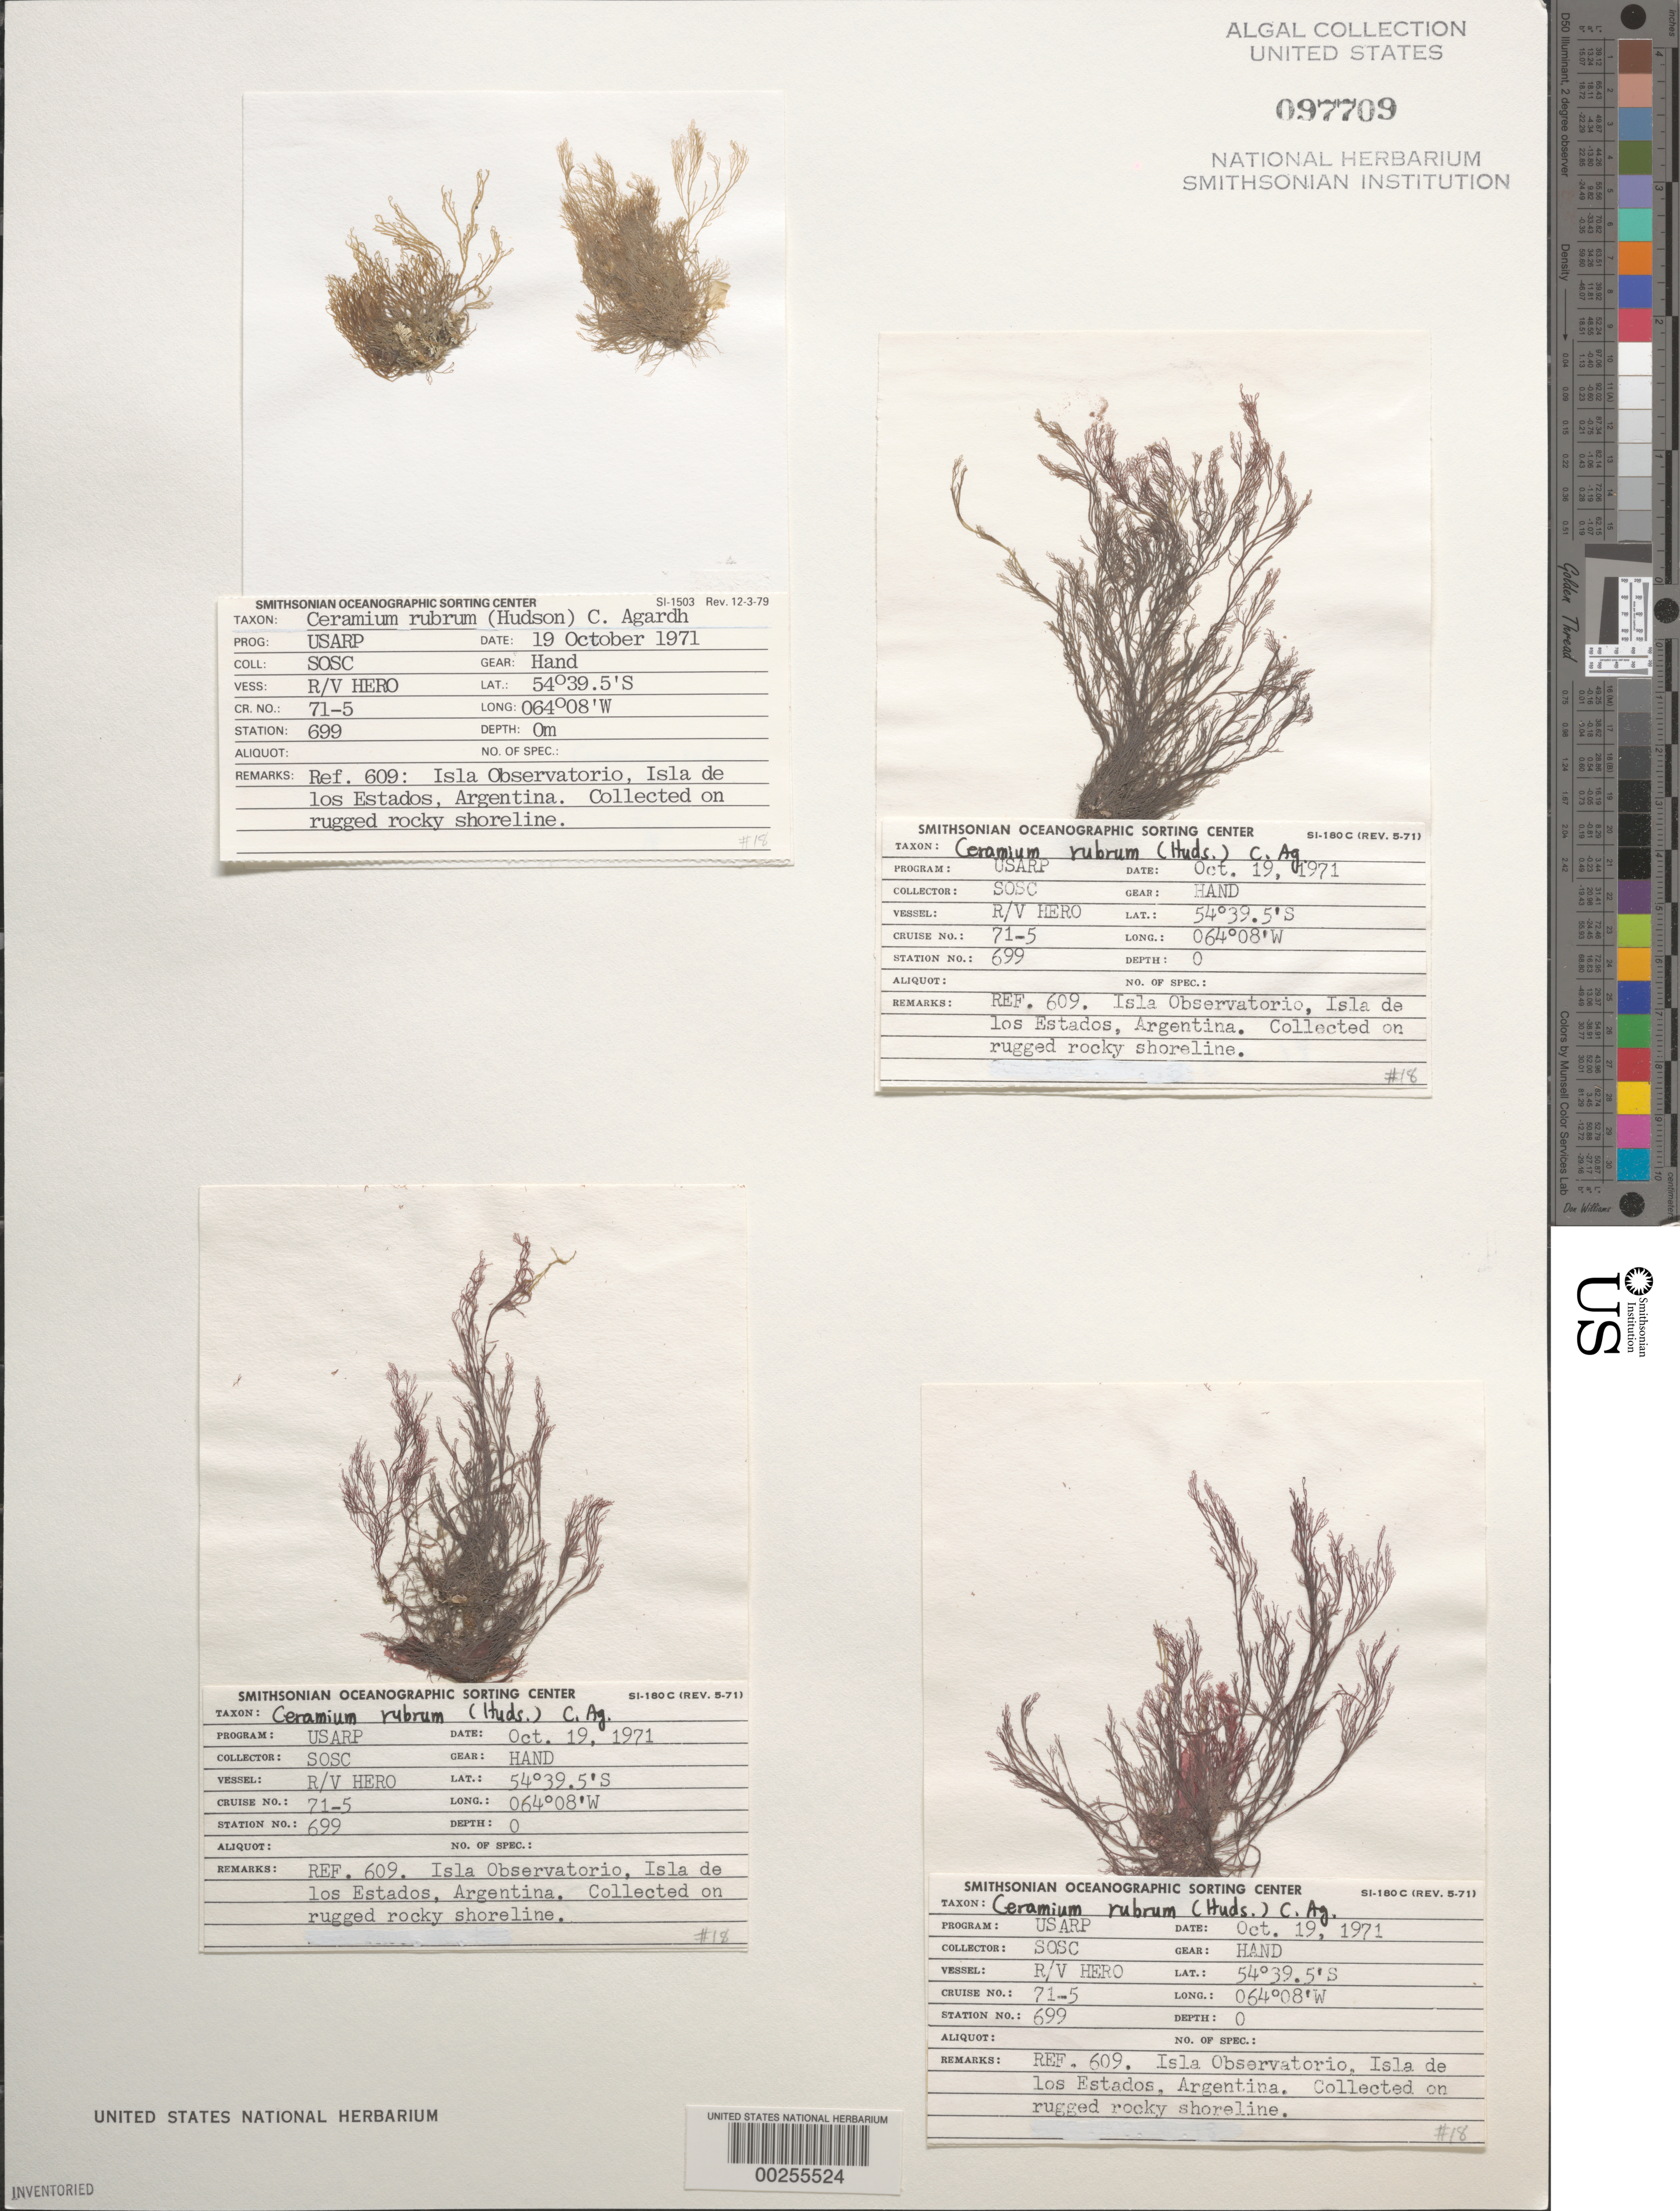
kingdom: Plantae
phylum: Rhodophyta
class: Florideophyceae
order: Ceramiales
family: Ceramiaceae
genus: Ceramium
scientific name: Ceramium rubrum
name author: C. Agardh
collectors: SOSC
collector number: Station 699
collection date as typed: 19 Oct 1971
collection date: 1971-10-19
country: Argentina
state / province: Tierra del Fuego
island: Isla Observatorio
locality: North of Isla de los Estados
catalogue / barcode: US 97709